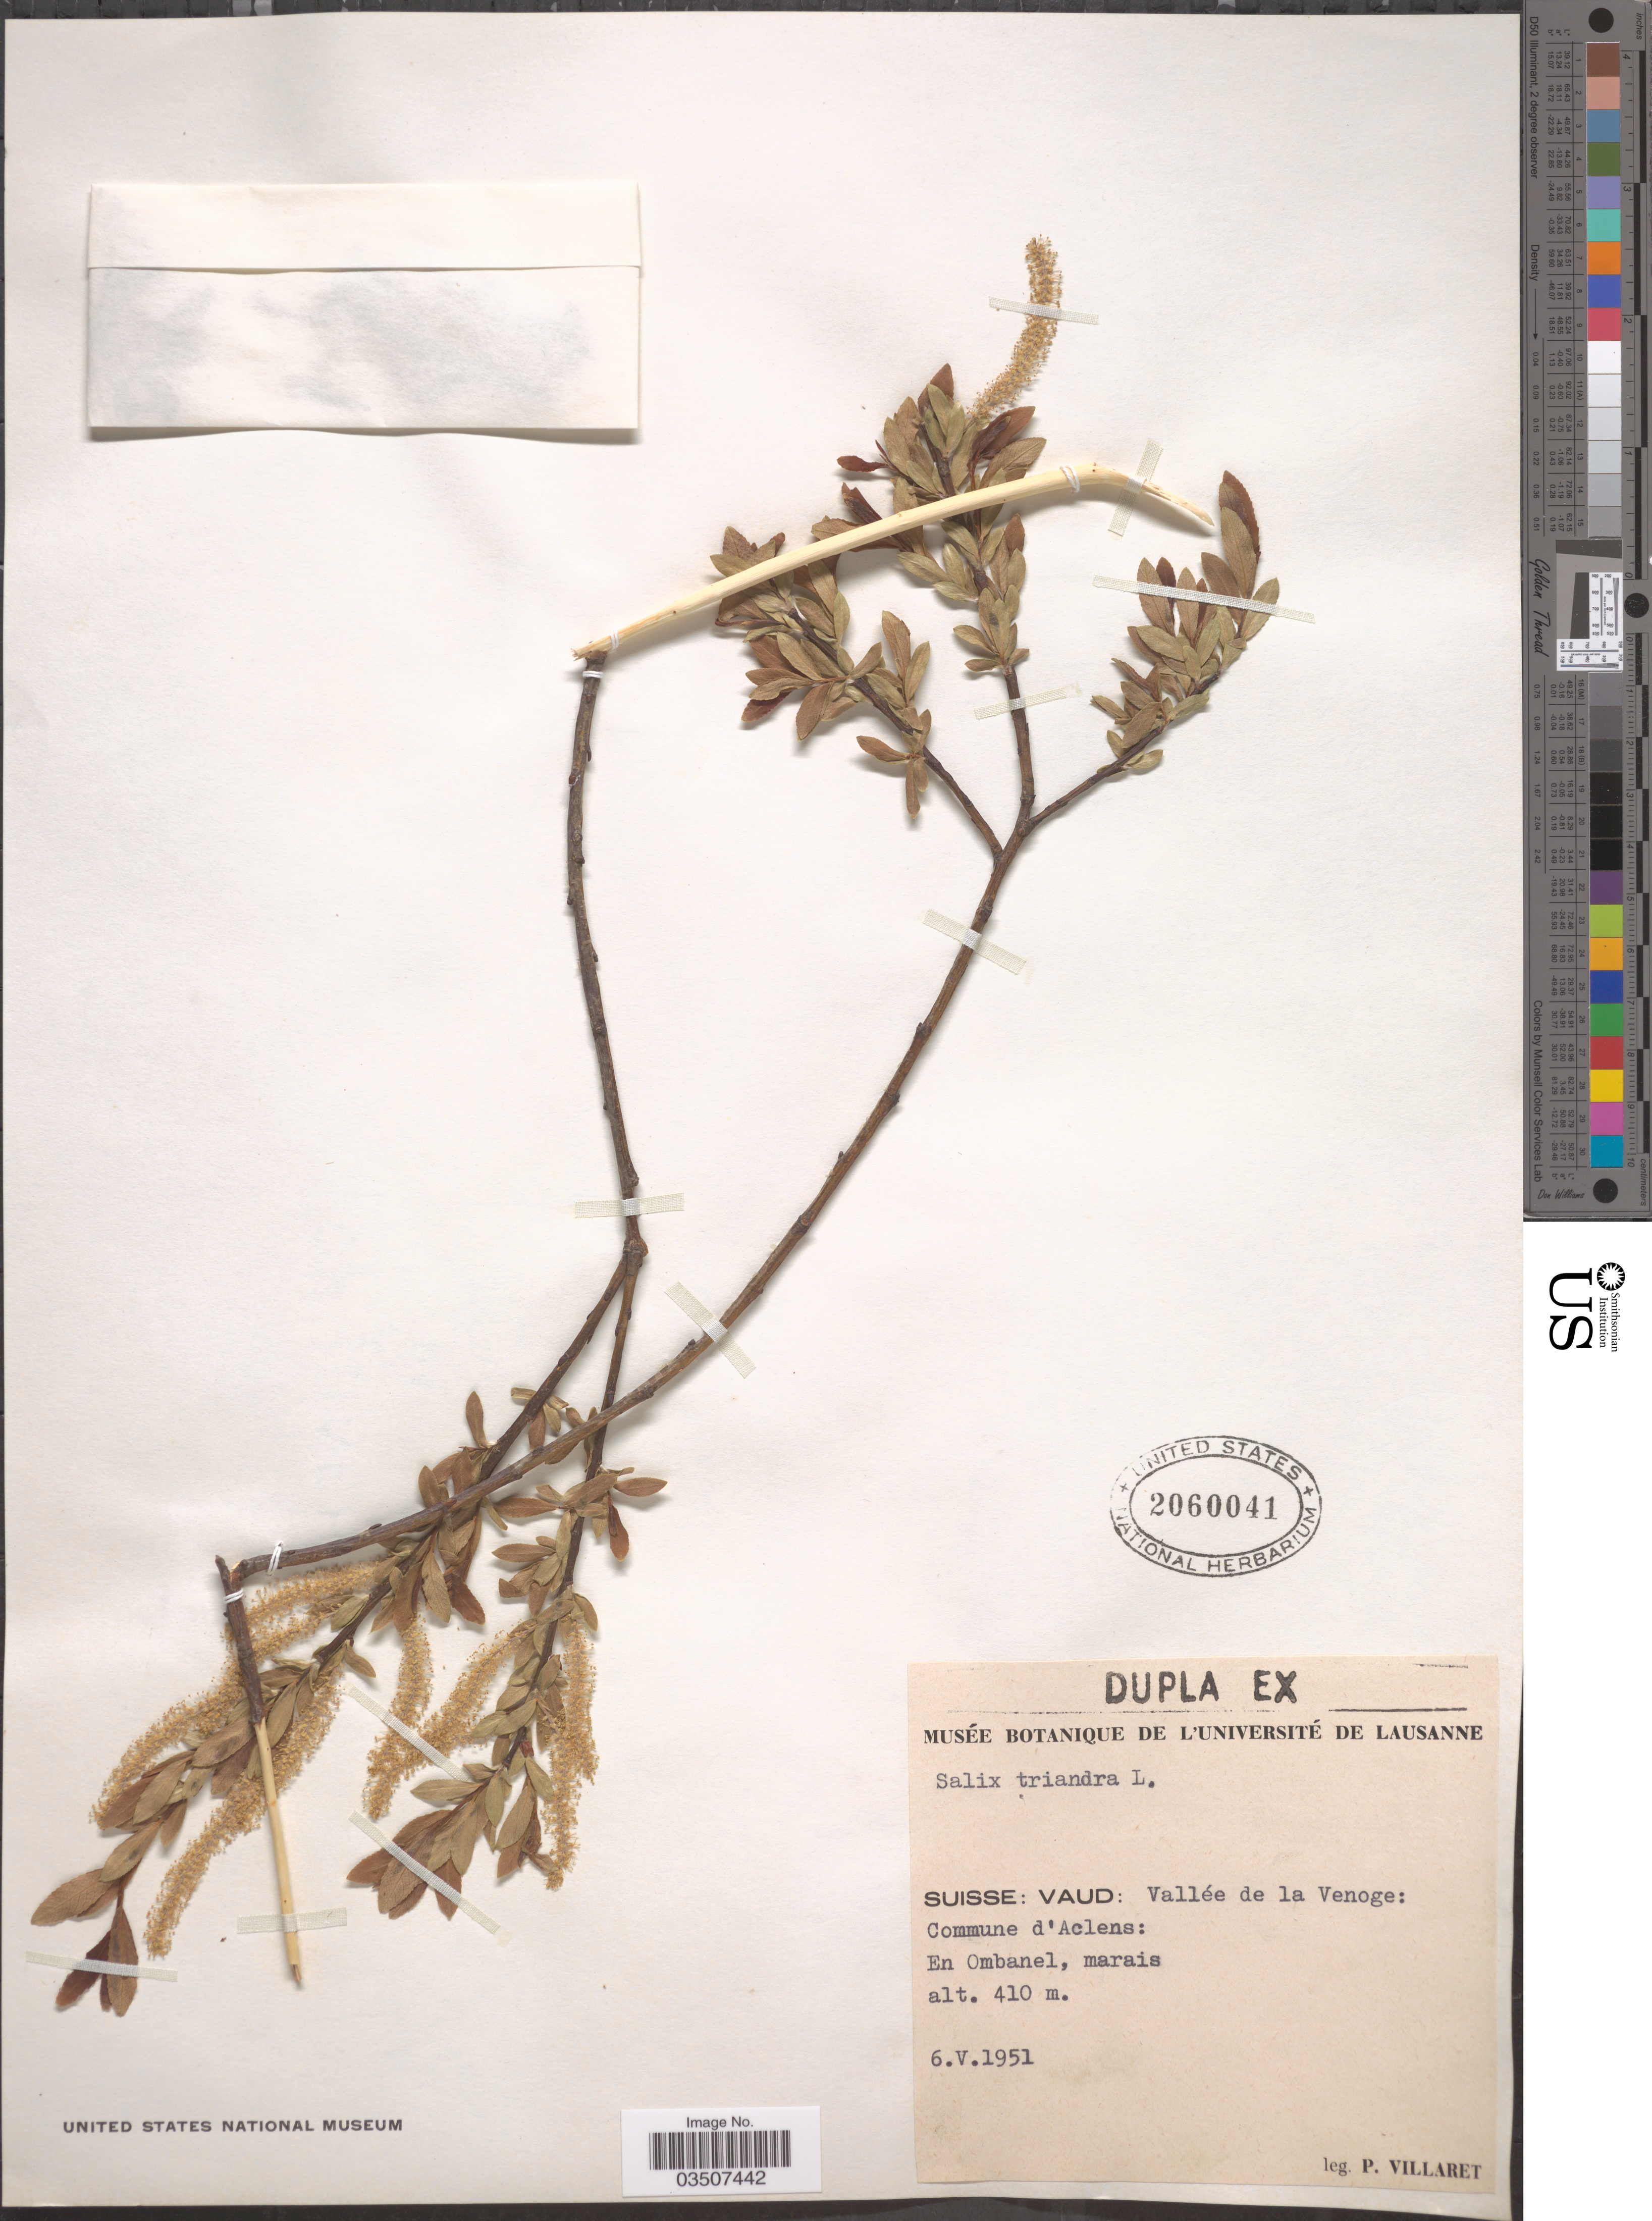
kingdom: Plantae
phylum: Tracheophyta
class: Magnoliopsida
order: Malpighiales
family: Salicaceae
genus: Salix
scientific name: Salix triandra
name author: L.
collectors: P. Villaret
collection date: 1951-05-06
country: Switzerland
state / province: Vaud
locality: Suisse: Vallée de la Venoge: Commune d'Aclens: En Ombanel, marais.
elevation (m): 410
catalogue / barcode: US 2060041